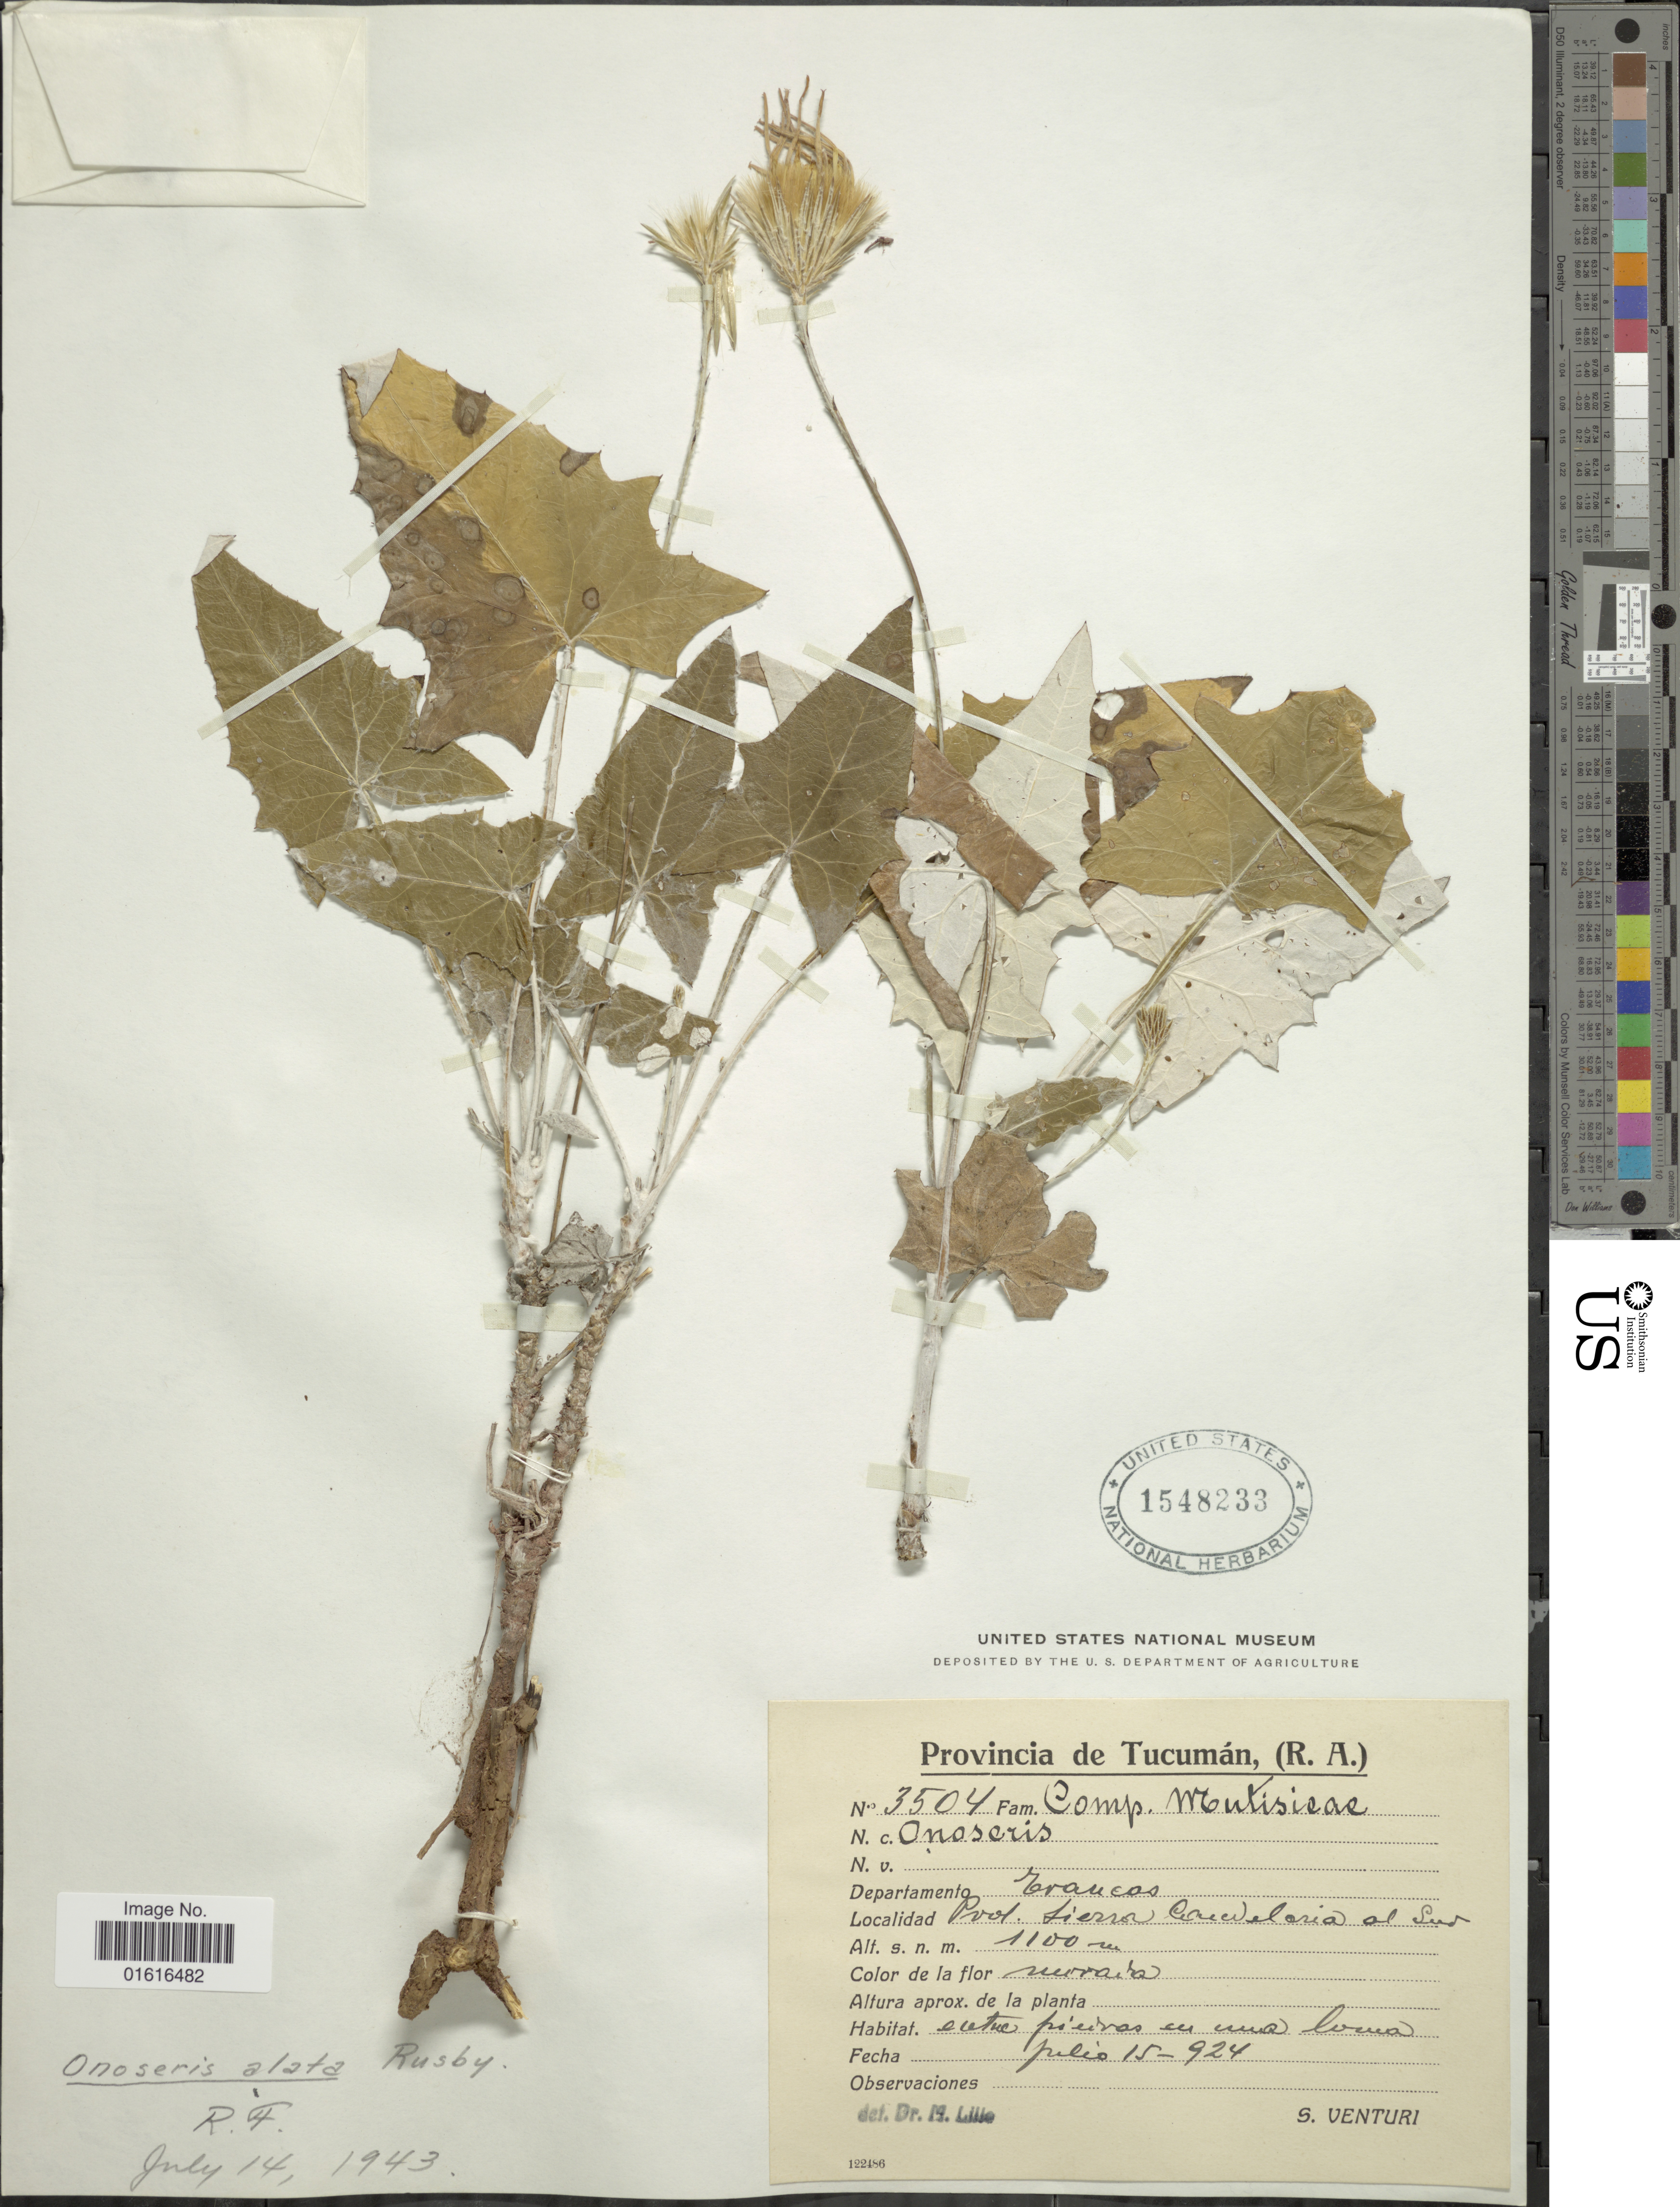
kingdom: Plantae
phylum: Tracheophyta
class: Magnoliopsida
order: Asterales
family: Asteraceae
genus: Onoseris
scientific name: Onoseris alata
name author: Rusby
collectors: S. Venturi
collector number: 3504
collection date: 1924-07-15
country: Argentina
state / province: Tucumán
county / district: Trancas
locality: Departamento Trancas. Sierra de La Candelaria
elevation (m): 1100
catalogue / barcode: US 1548233